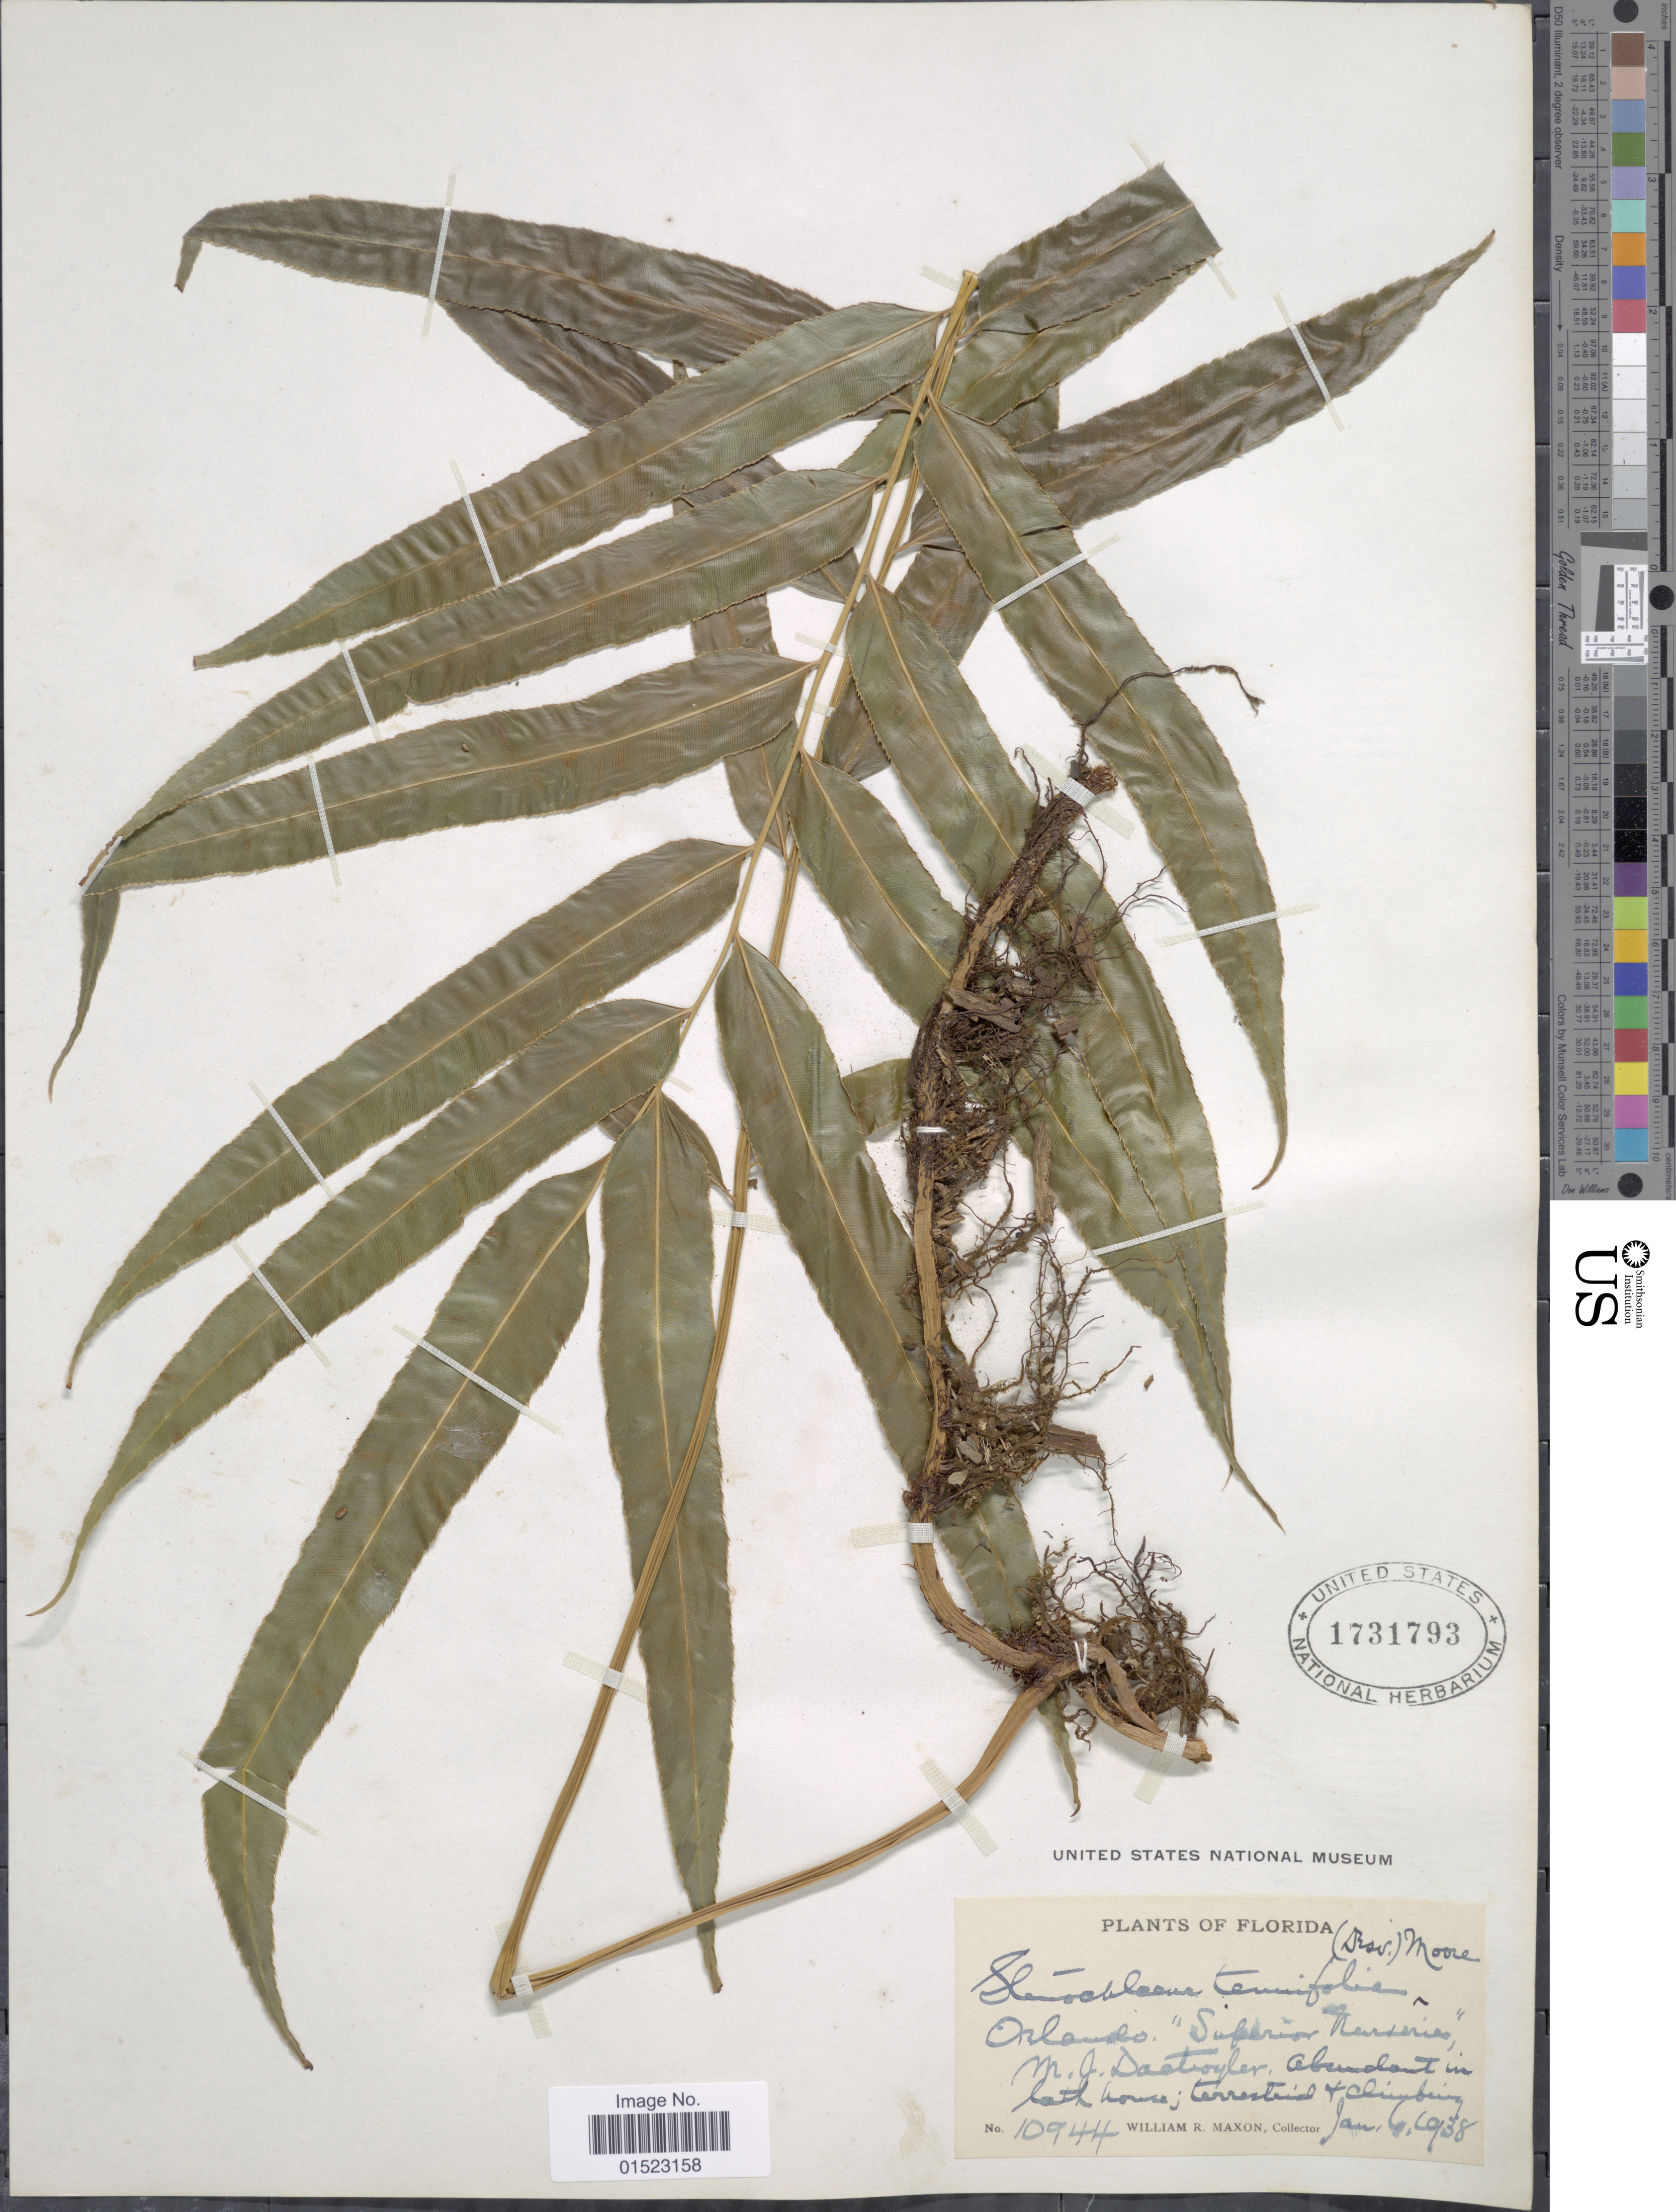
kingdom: Plantae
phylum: Tracheophyta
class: Polypodiopsida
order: Polypodiales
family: Blechnaceae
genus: Stenochlaena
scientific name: Stenochlaena tenuifolia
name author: (Desv.) T. Moore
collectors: W. R. Maxon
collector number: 10944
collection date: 1938-01-06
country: United States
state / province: Florida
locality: Orlando "Superior Nurseries" M.J. Daetwyler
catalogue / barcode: US 1731793